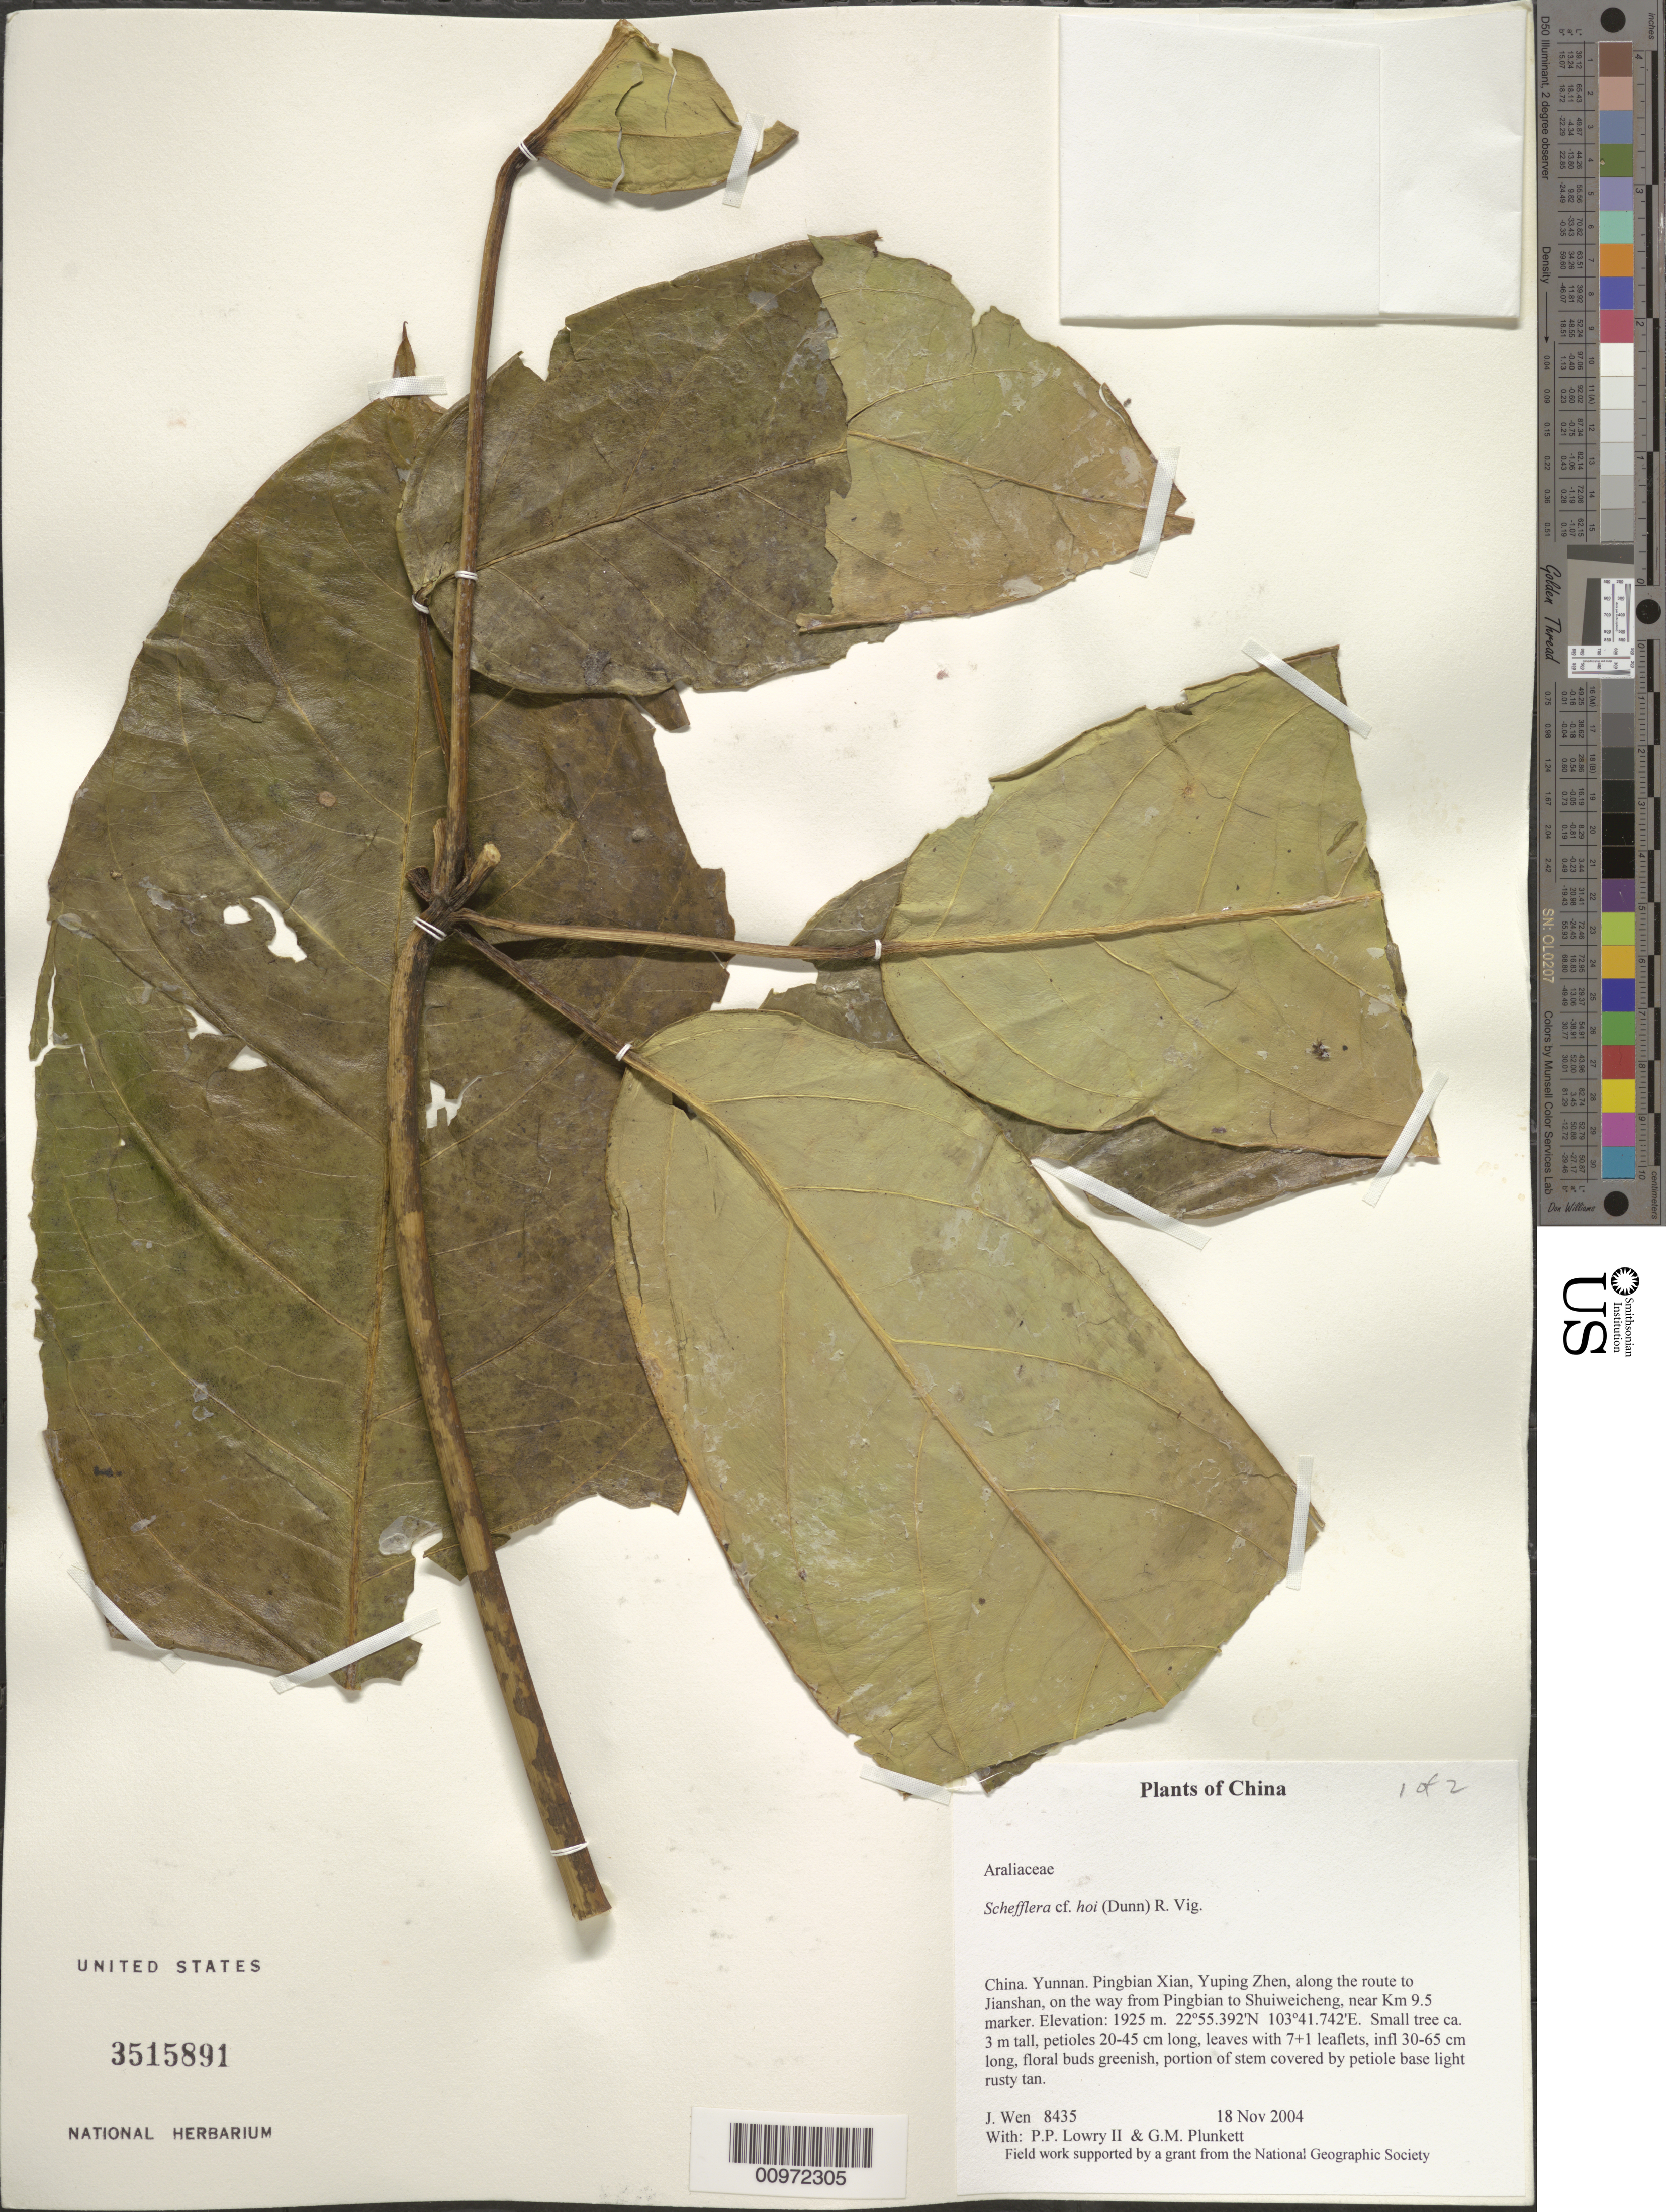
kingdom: Plantae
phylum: Tracheophyta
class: Magnoliopsida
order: Apiales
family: Araliaceae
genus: Schefflera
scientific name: Schefflera hoi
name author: R. Vig.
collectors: J. Wen, P. P. Lowry & G. M. Plunkett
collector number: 8435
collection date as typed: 18 Nov 2004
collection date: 2004-11-18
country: China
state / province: Yunnan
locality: Pingbian Xian, Yuping Zhen, along the route to Jianshan, on the way from Pingbian to Shuiweicheng, near Km 9.5 marker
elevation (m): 1925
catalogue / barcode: US 3515891